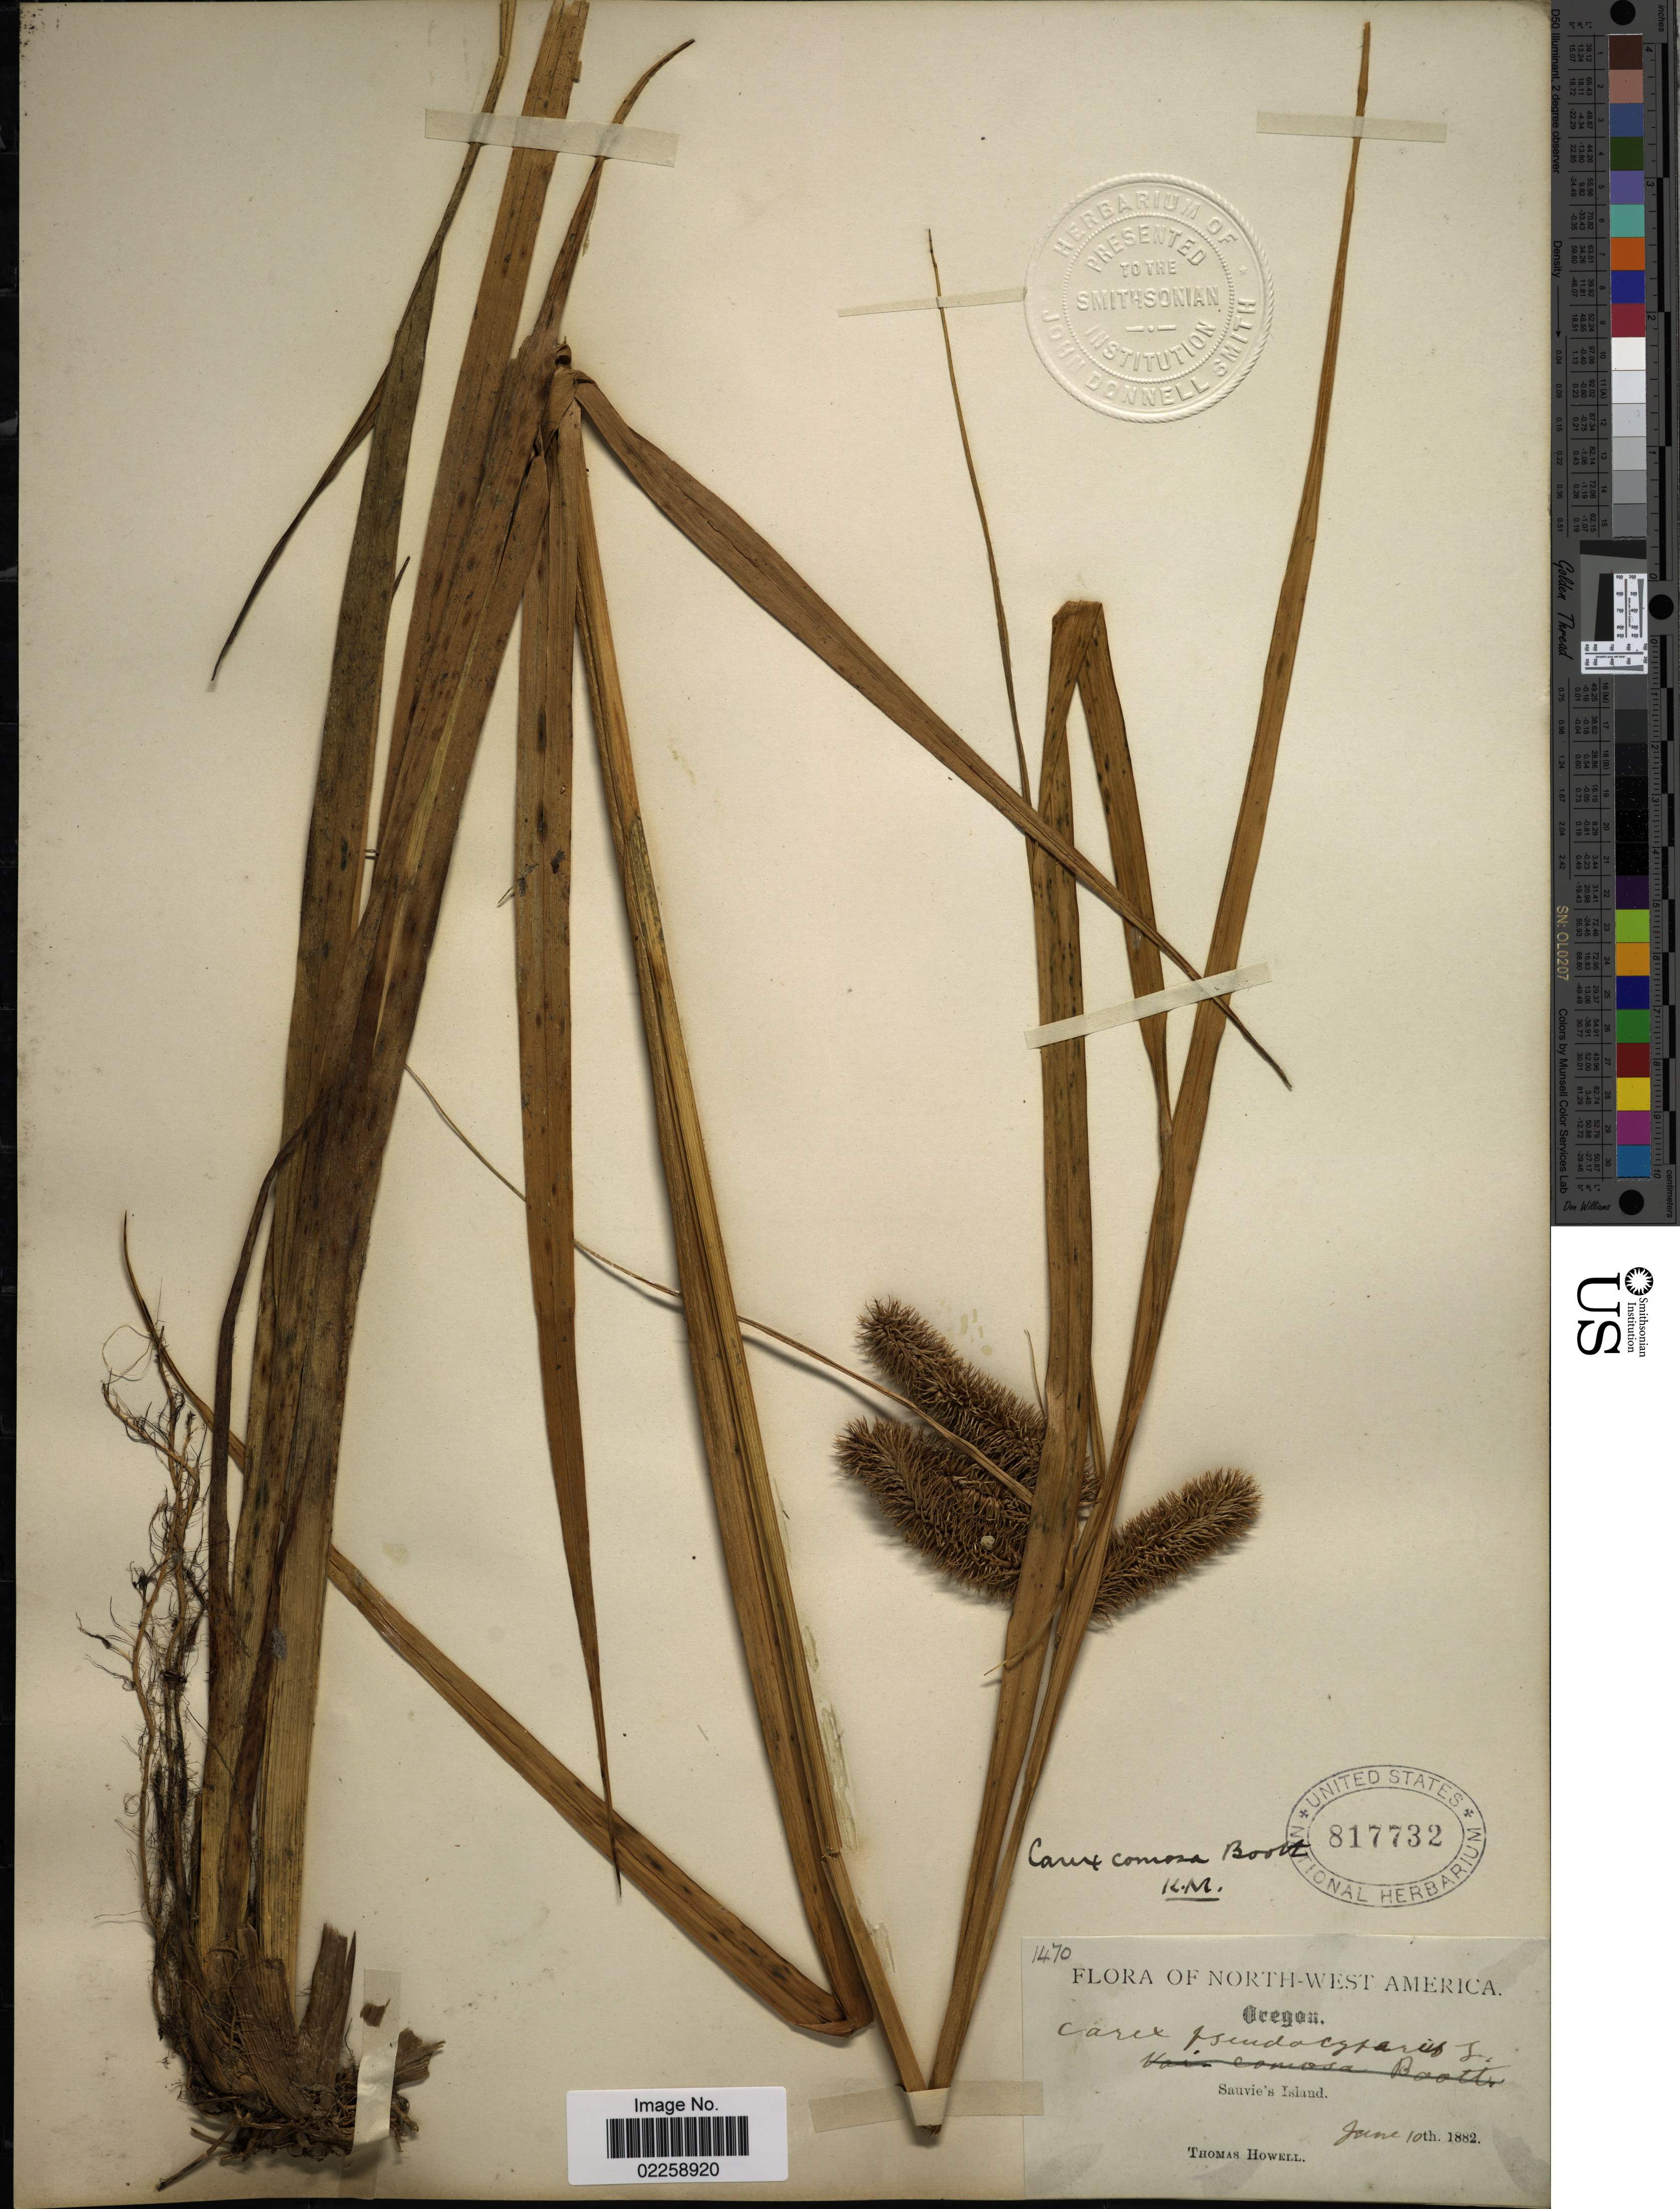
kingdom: Plantae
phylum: Tracheophyta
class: Liliopsida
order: Poales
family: Cyperaceae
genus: Carex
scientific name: Carex comosa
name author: Boott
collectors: T. Howell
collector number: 1470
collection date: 1882-06-10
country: United States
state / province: Oregon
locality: Sauvie's Island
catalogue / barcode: US 817732